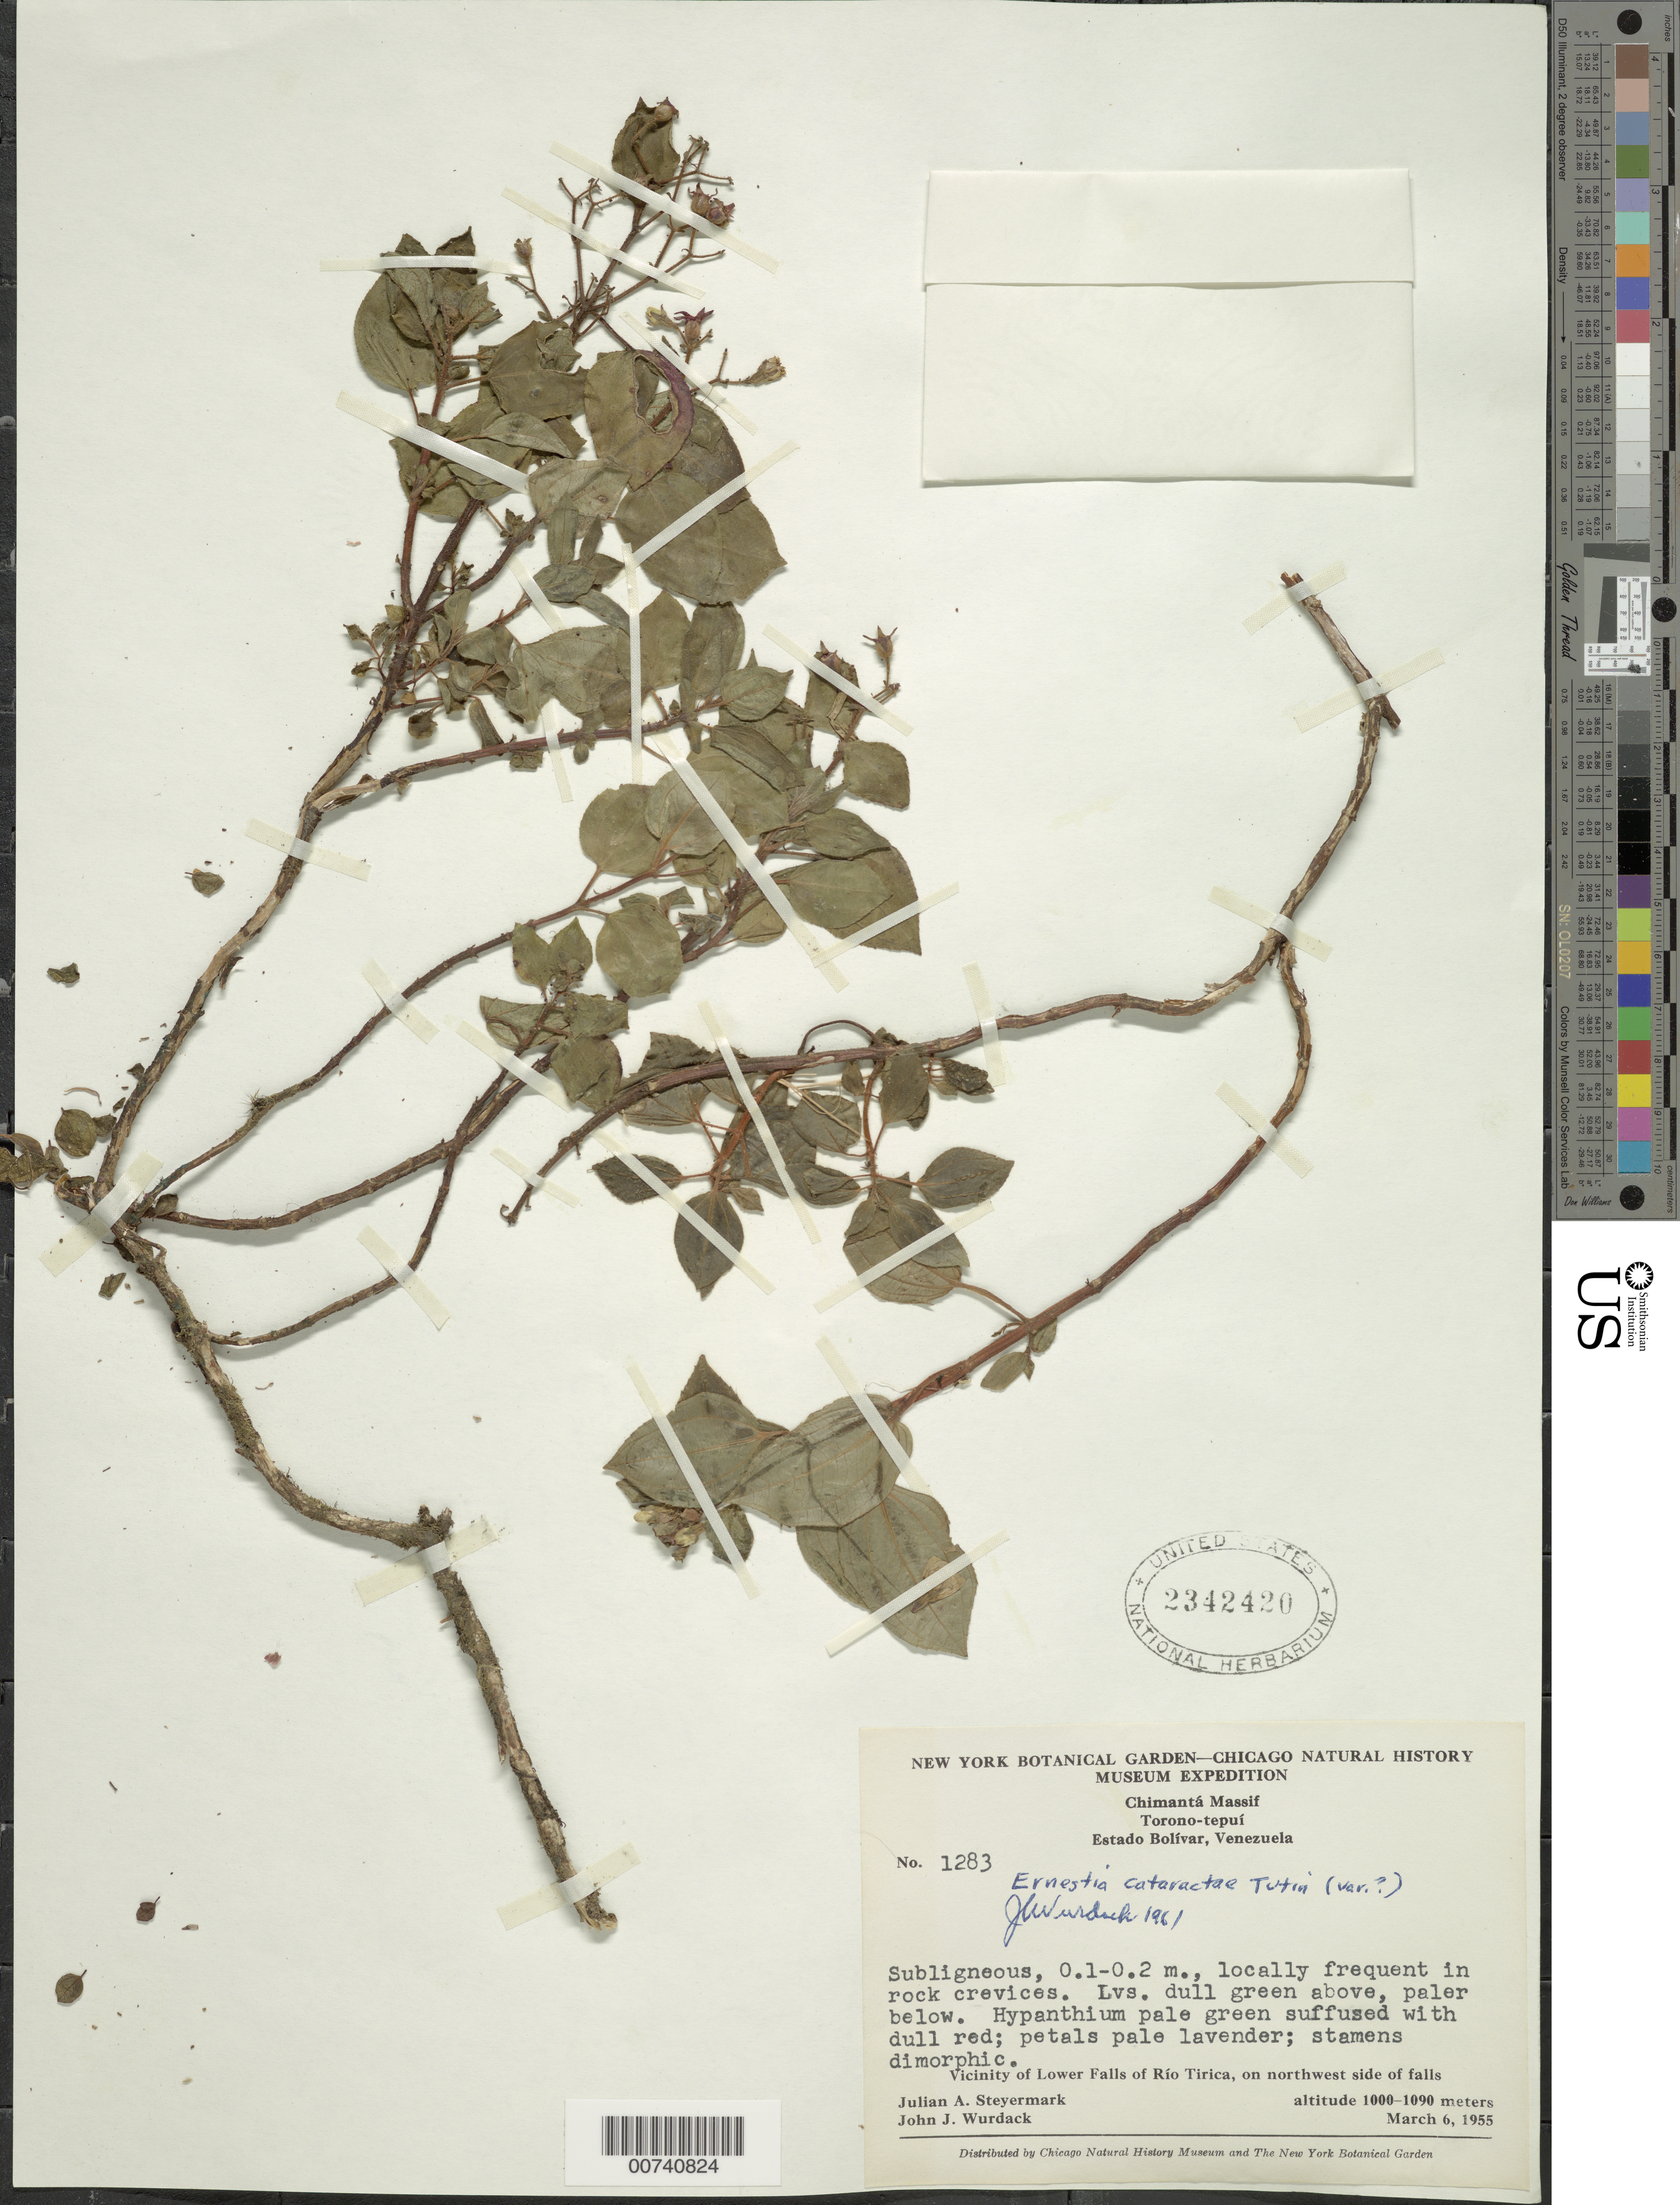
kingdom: Plantae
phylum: Tracheophyta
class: Magnoliopsida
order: Myrtales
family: Melastomataceae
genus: Ernestia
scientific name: Ernestia pullei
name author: Gleason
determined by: Nunes da Silva, Diego, (RB), Jardim Botanico do Rio de Janeiro - Herbario (BRAZIL)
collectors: J. Steyermark & J. J. Wurdack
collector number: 55 1283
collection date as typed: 6-Mar-55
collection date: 1955-03-06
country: Venezuela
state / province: Bolívar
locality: Chimantá Massif, lower falls of Río Tirica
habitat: In rock crevices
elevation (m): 1000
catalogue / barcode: US 2342420